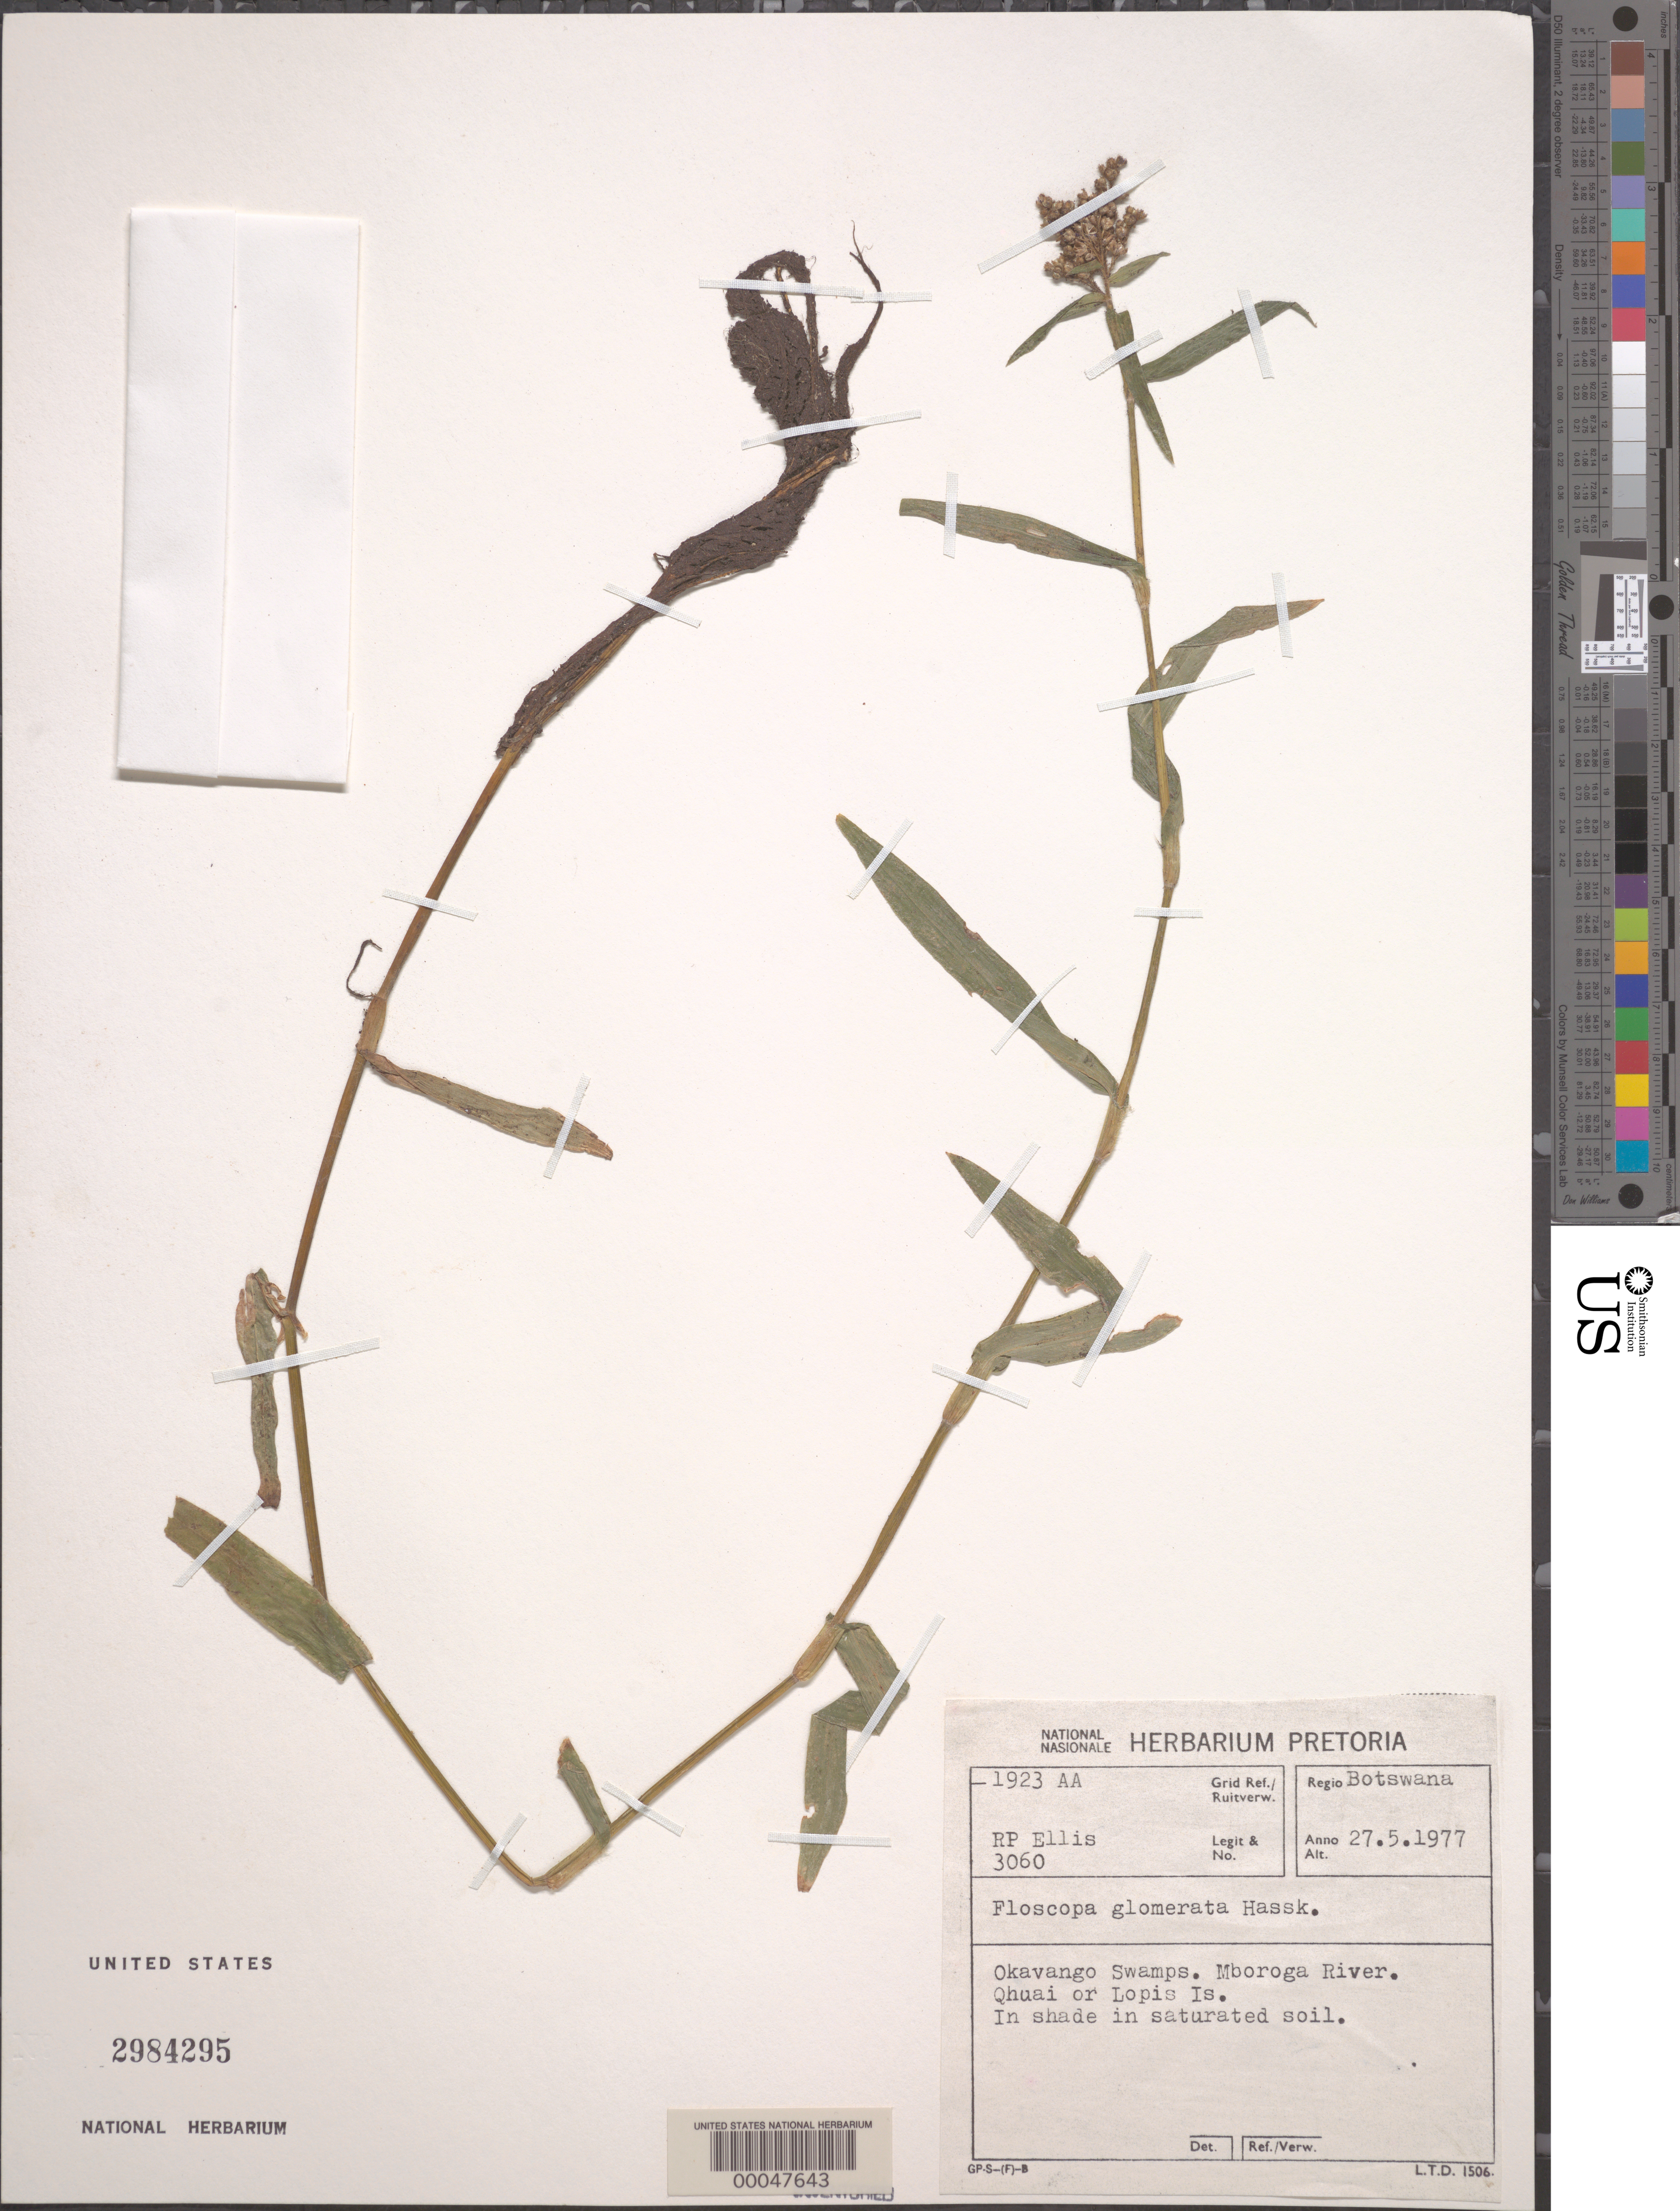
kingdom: Plantae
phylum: Tracheophyta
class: Liliopsida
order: Commelinales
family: Commelinaceae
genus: Floscopa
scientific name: Floscopa glomerata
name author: (Willd. ex Schult. & Schult. f.) Hassk.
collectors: R. Ellis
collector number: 3060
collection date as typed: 27 May 1977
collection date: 1977-05-27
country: Botswana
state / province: North West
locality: Okavango swamps, Mboroga River, Lopis Is.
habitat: Shaded, wet soil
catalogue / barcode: US 2984295